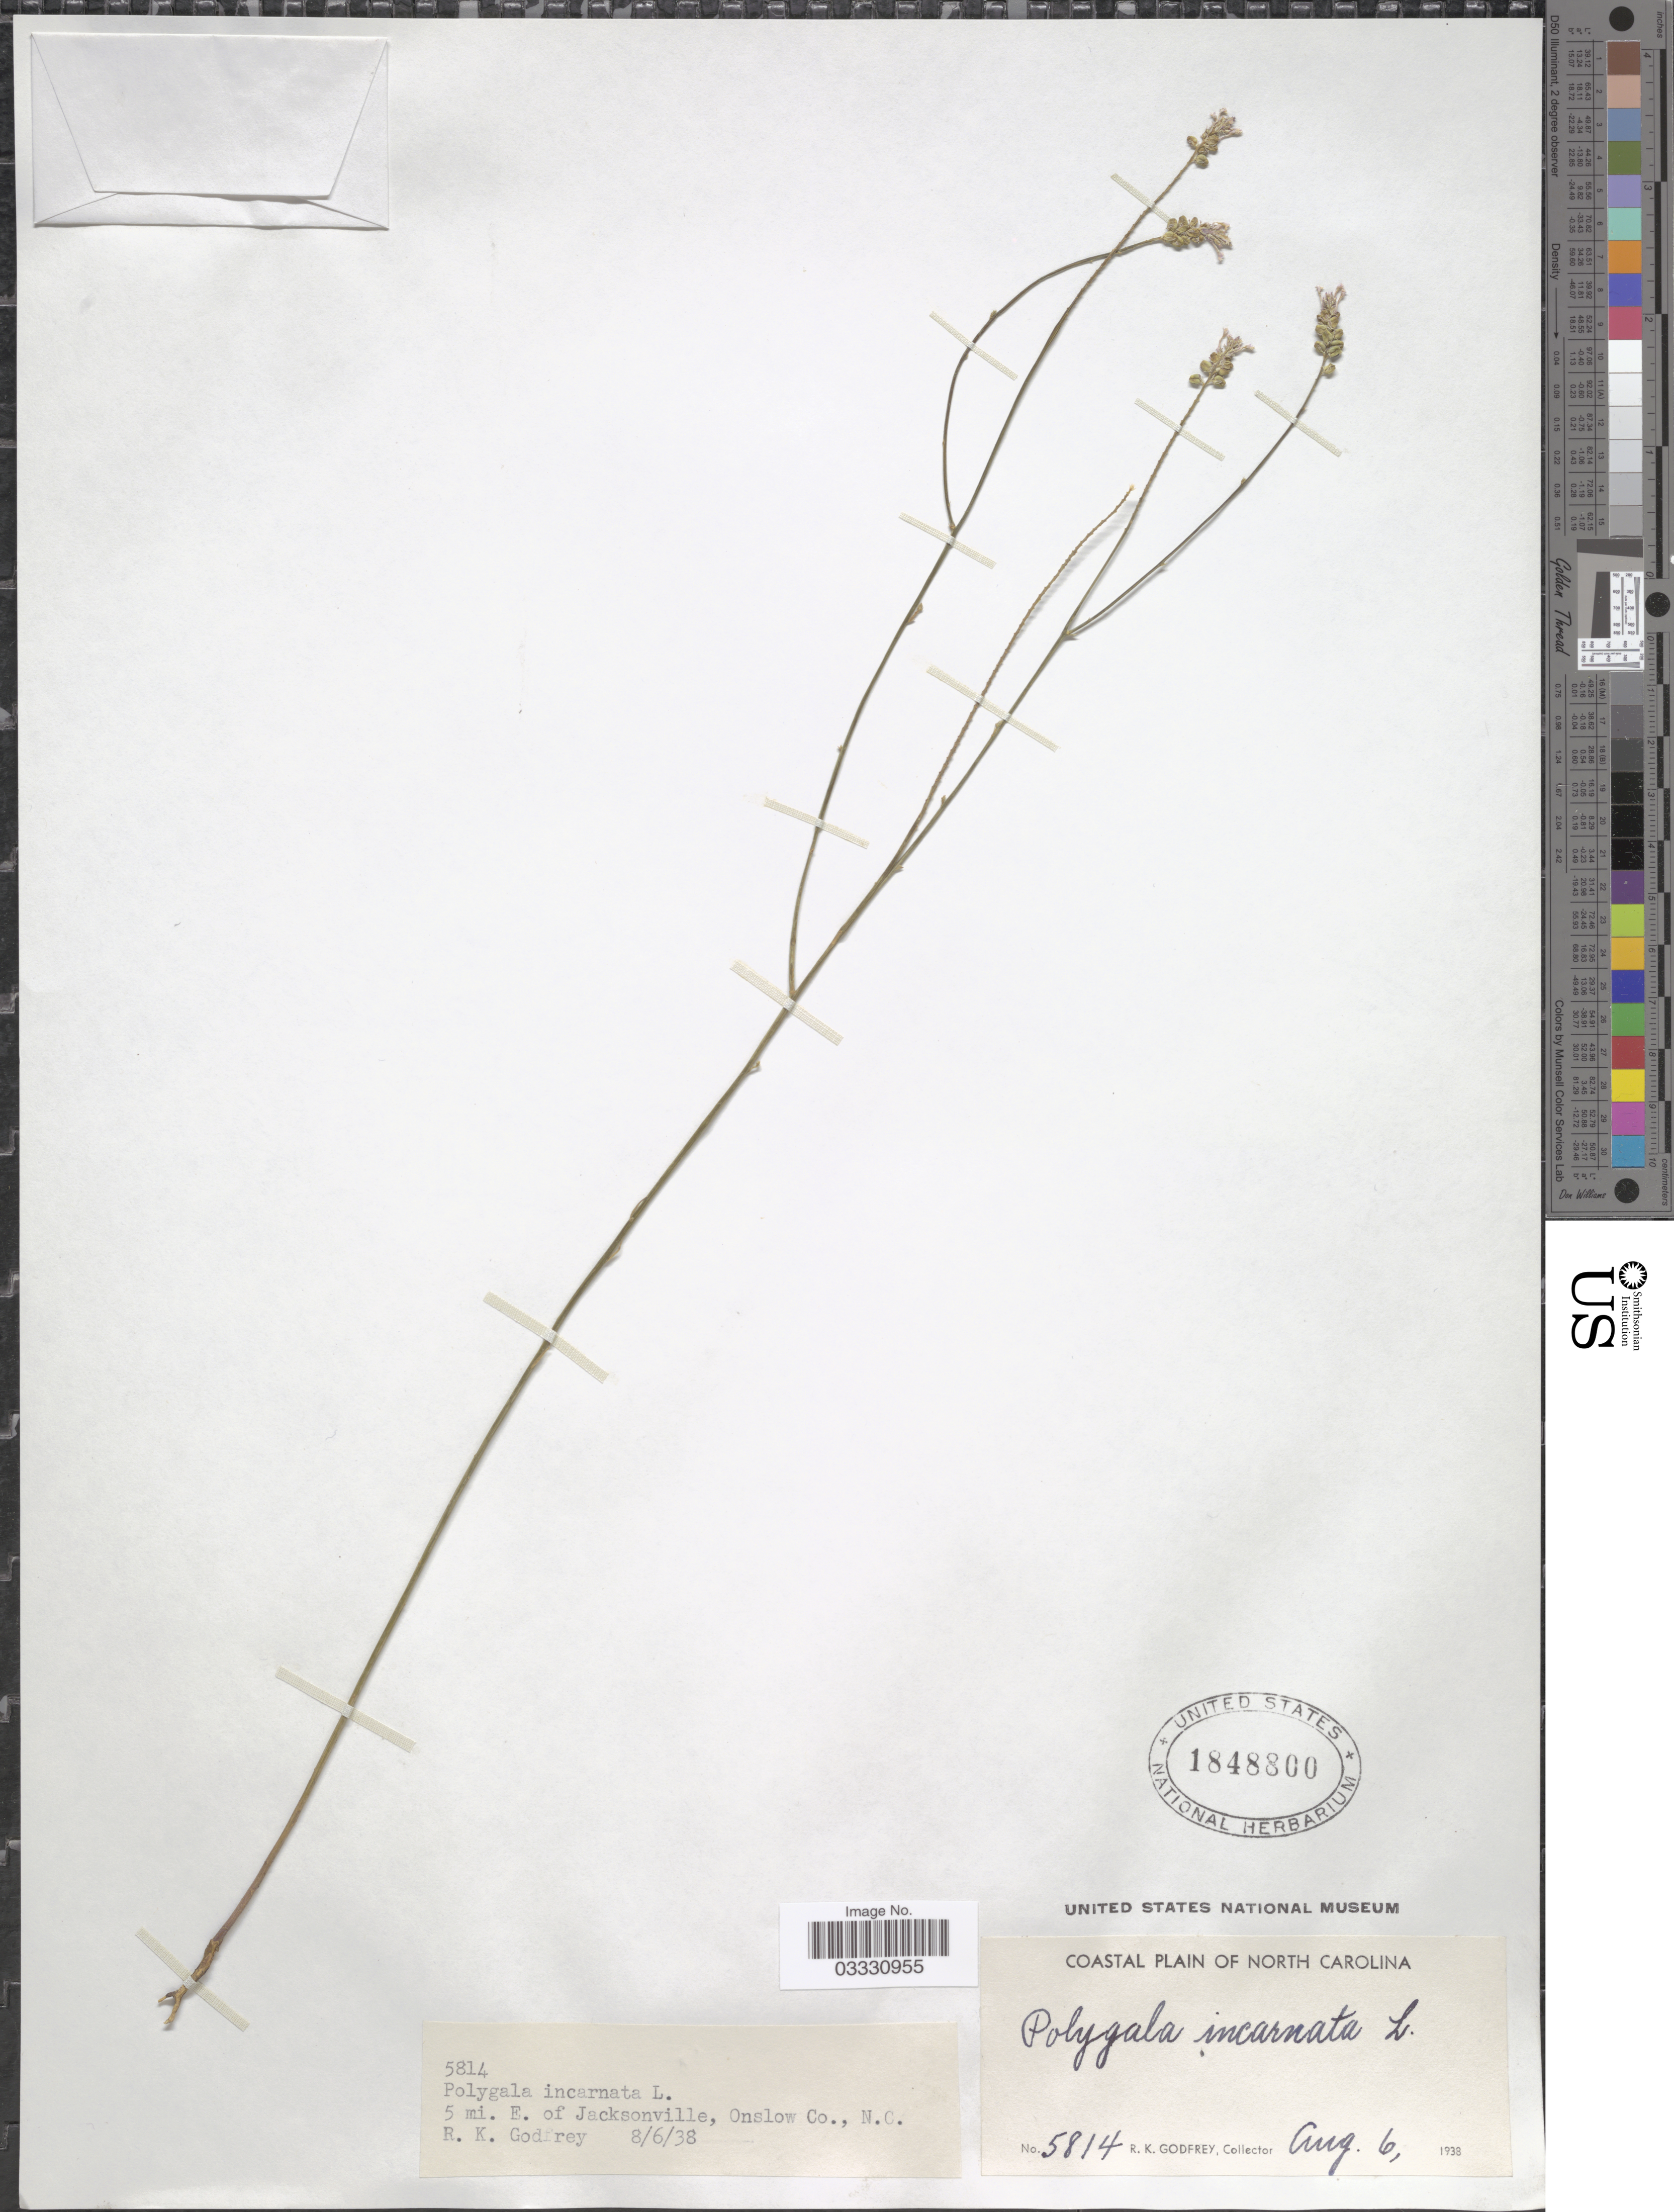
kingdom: Plantae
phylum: Tracheophyta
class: Magnoliopsida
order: Fabales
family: Polygalaceae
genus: Polygala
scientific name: Polygala incarnata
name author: L.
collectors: R. K. Godfrey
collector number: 5814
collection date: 1938-08-06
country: United States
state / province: North Carolina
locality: Coastal plain of North Carolina. 5 mi. E. of Jacksonville, Onslow Co.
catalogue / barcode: US 1848800